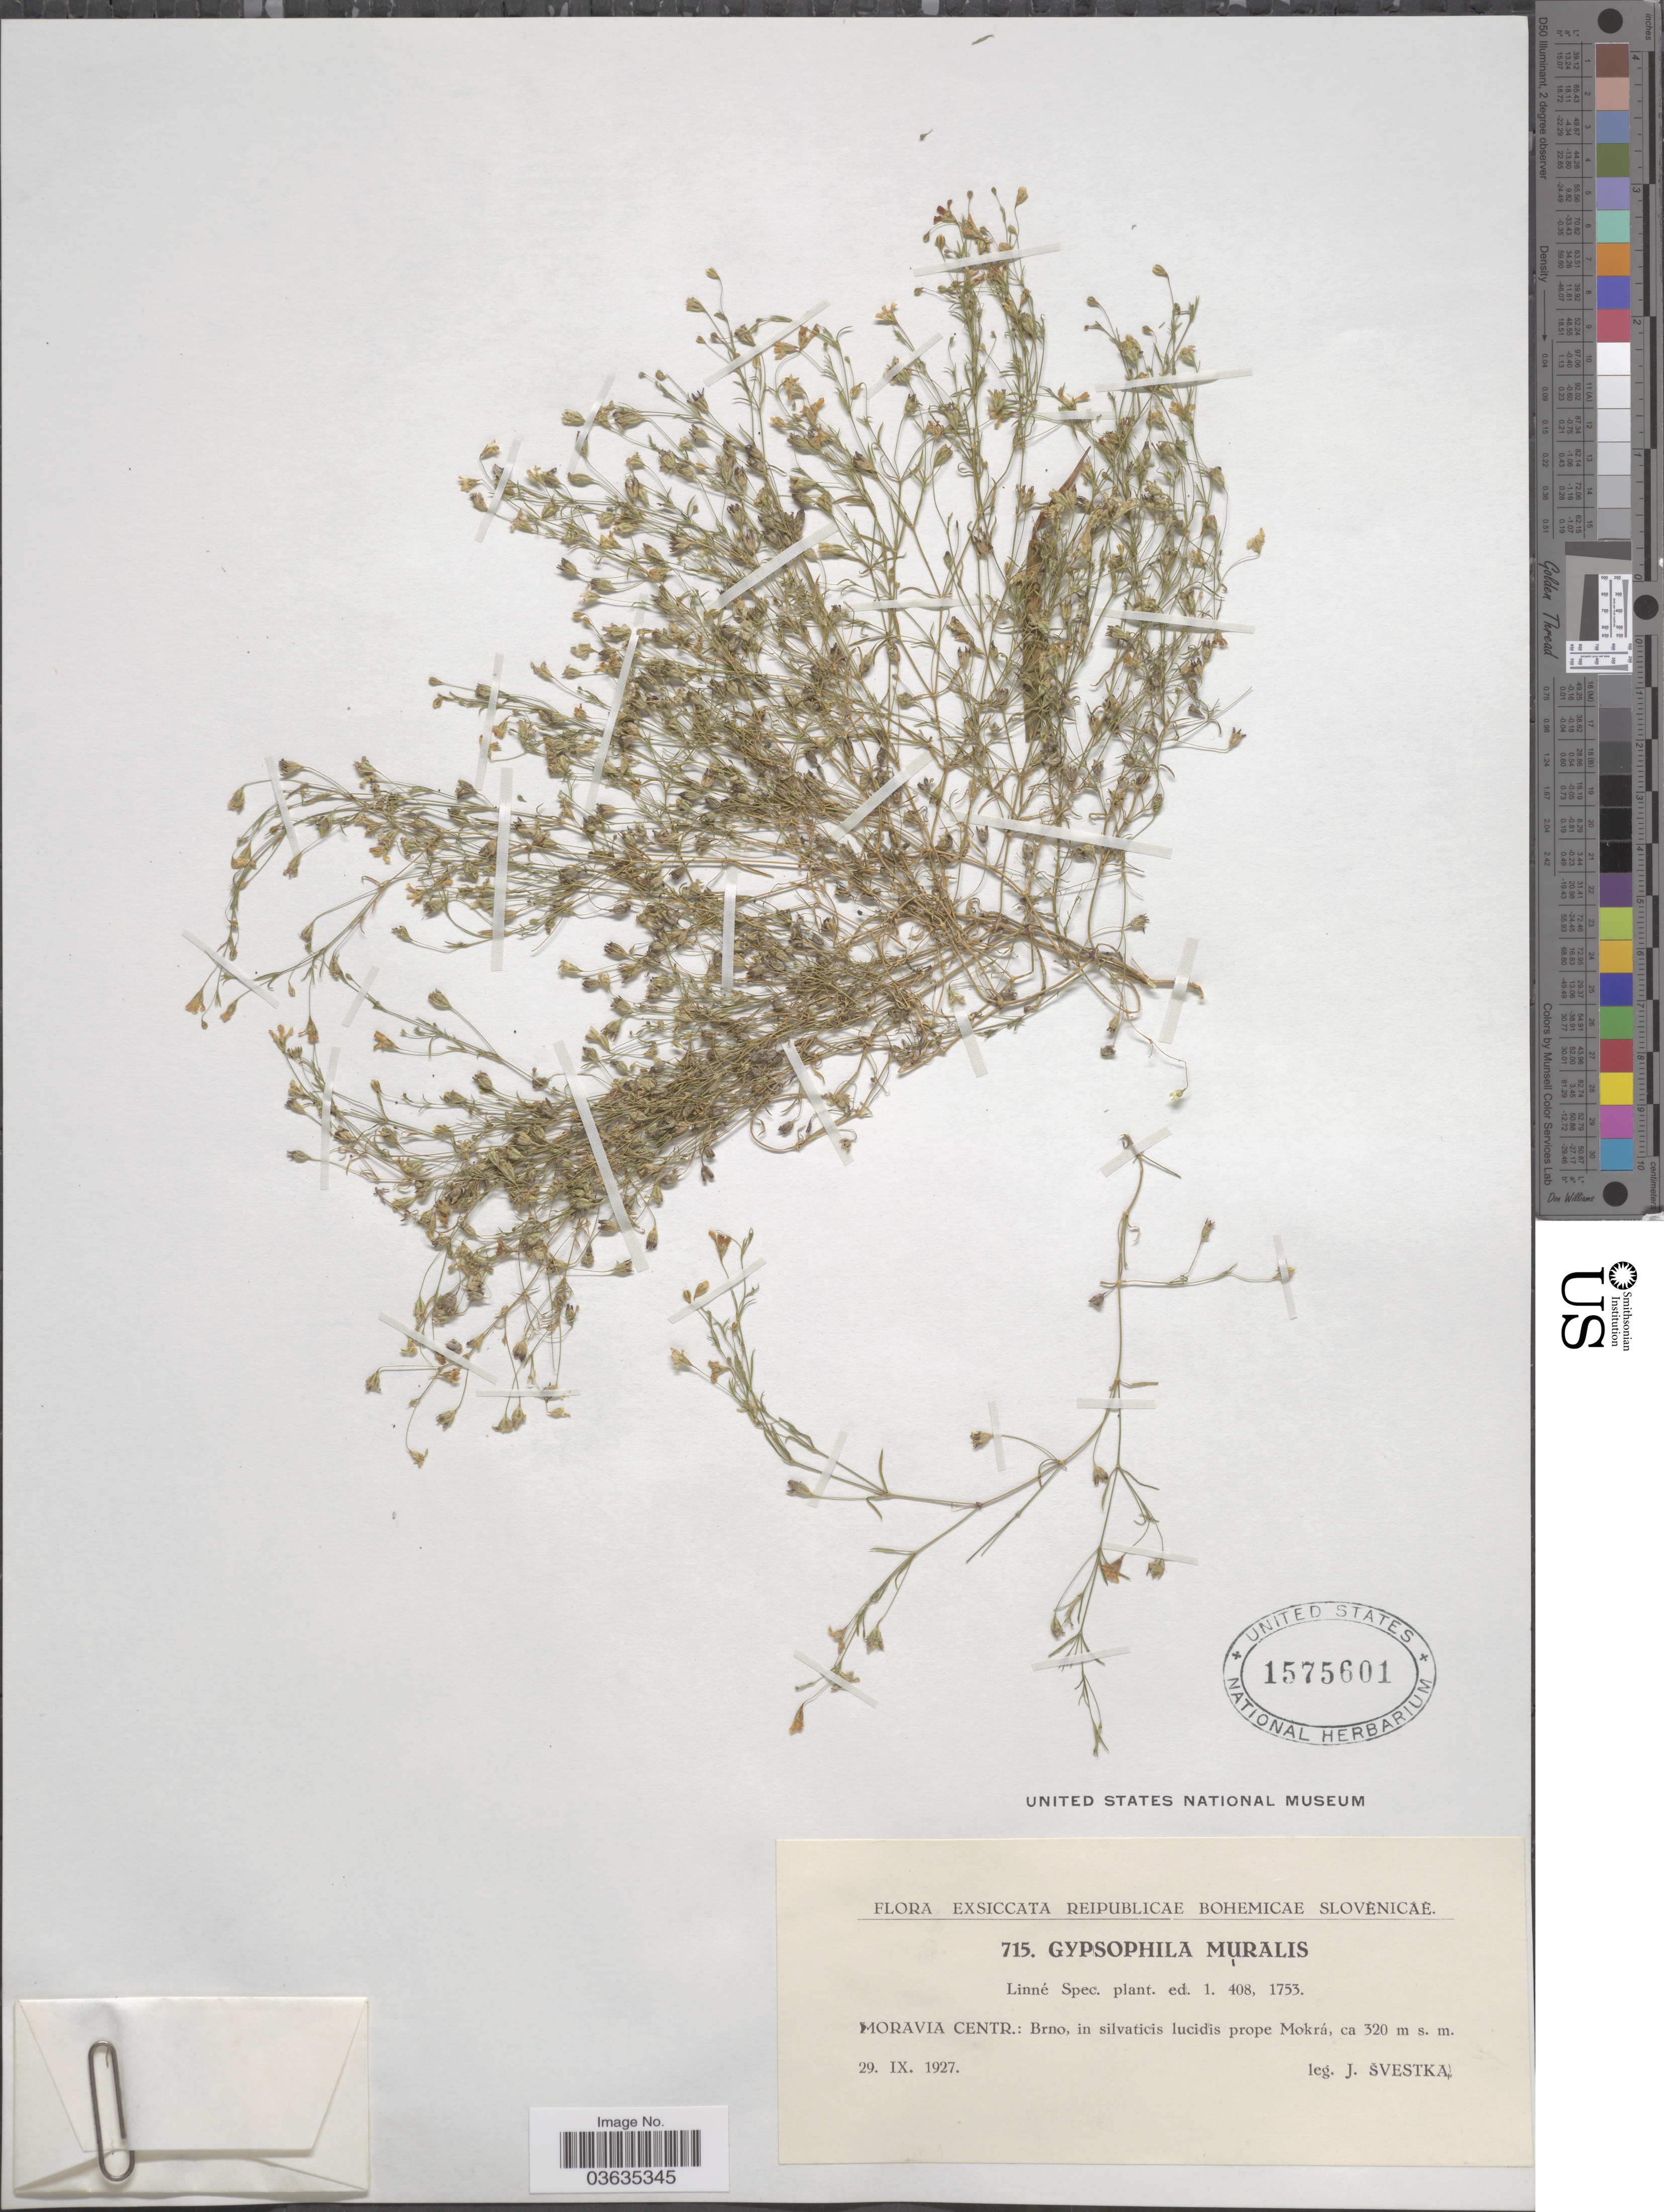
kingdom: Plantae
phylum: Tracheophyta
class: Magnoliopsida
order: Caryophyllales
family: Caryophyllaceae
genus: Psammophiliella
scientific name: Psammophiliella muralis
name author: (L.) Ikonn.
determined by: U.S. National Herbarium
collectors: J. Svestka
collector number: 715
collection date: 1927-09-29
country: Czechia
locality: Reipublicae Bohemicae Slovenicae. Moravia Centr.: Brno, prope Mokrá.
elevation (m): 320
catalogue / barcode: US 1575601